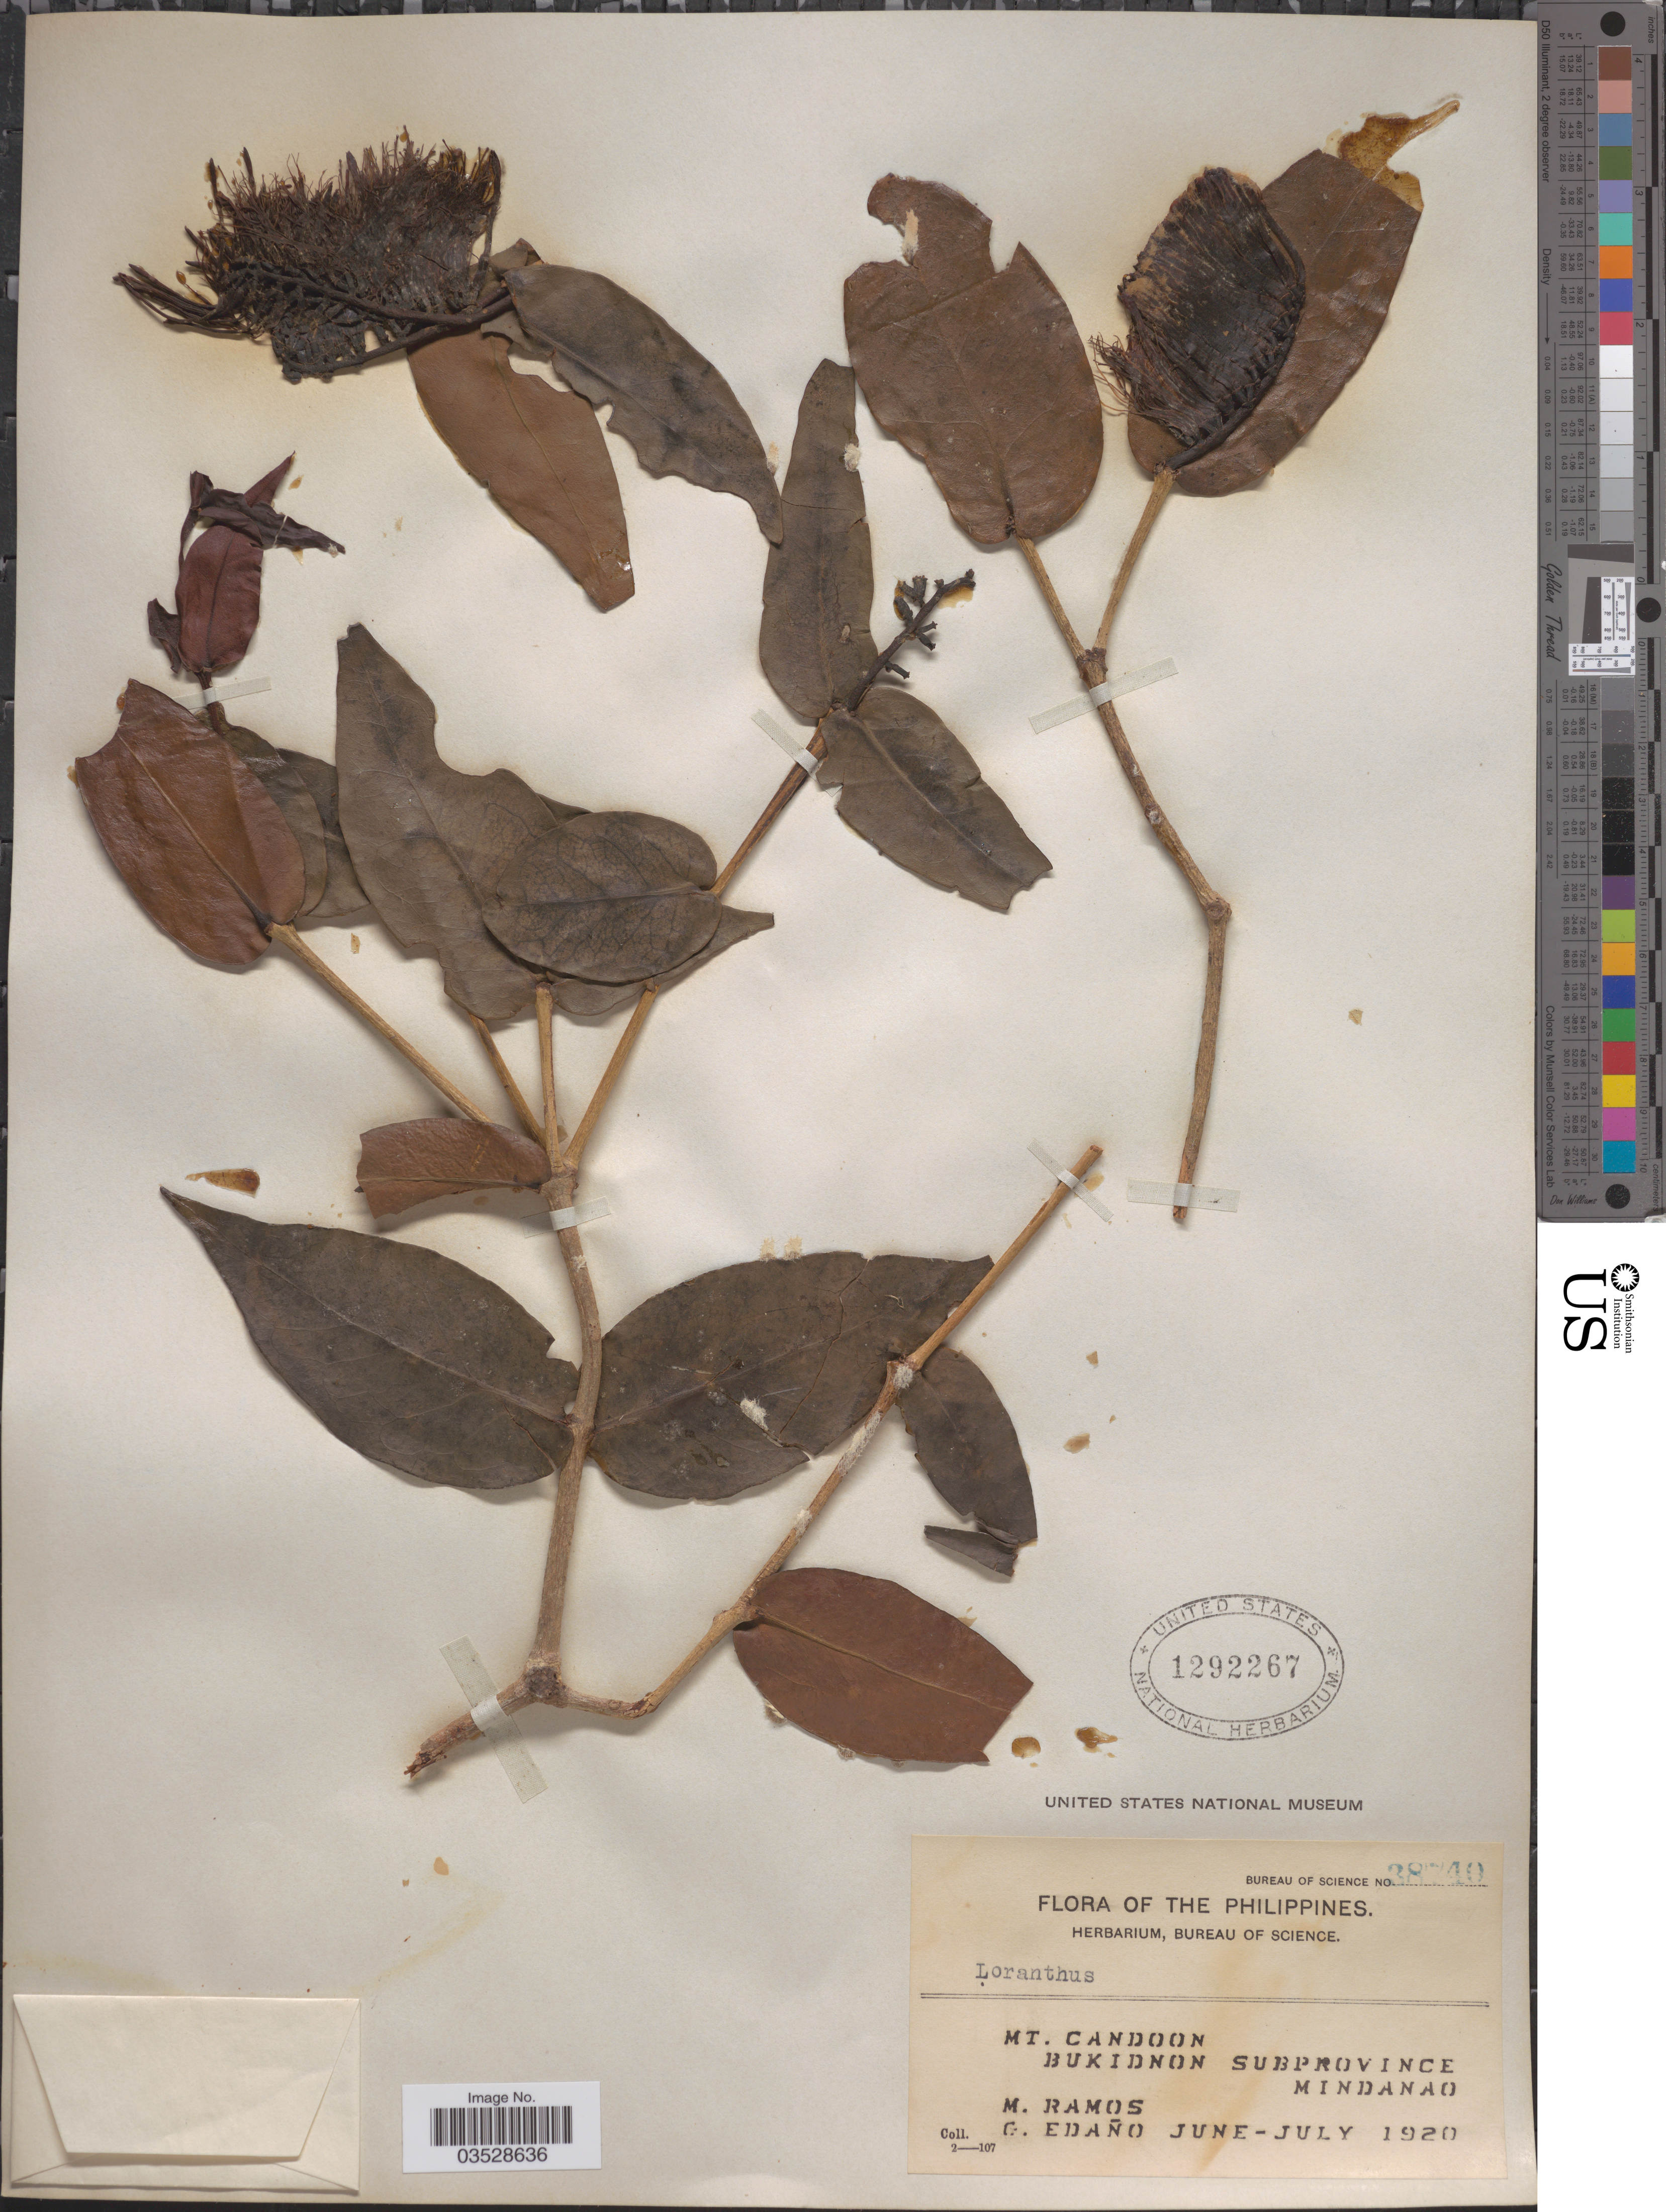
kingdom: Plantae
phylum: Tracheophyta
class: Magnoliopsida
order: Santalales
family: Loranthaceae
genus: Loranthus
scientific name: Loranthus sp.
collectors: M. Ramos & G. Edaño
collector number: Bureau of Science 38740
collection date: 1920-06/1920-07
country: Philippines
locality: Mt. Candoon. Bukidnon Subprovince. Mindanao.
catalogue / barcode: US 1292267